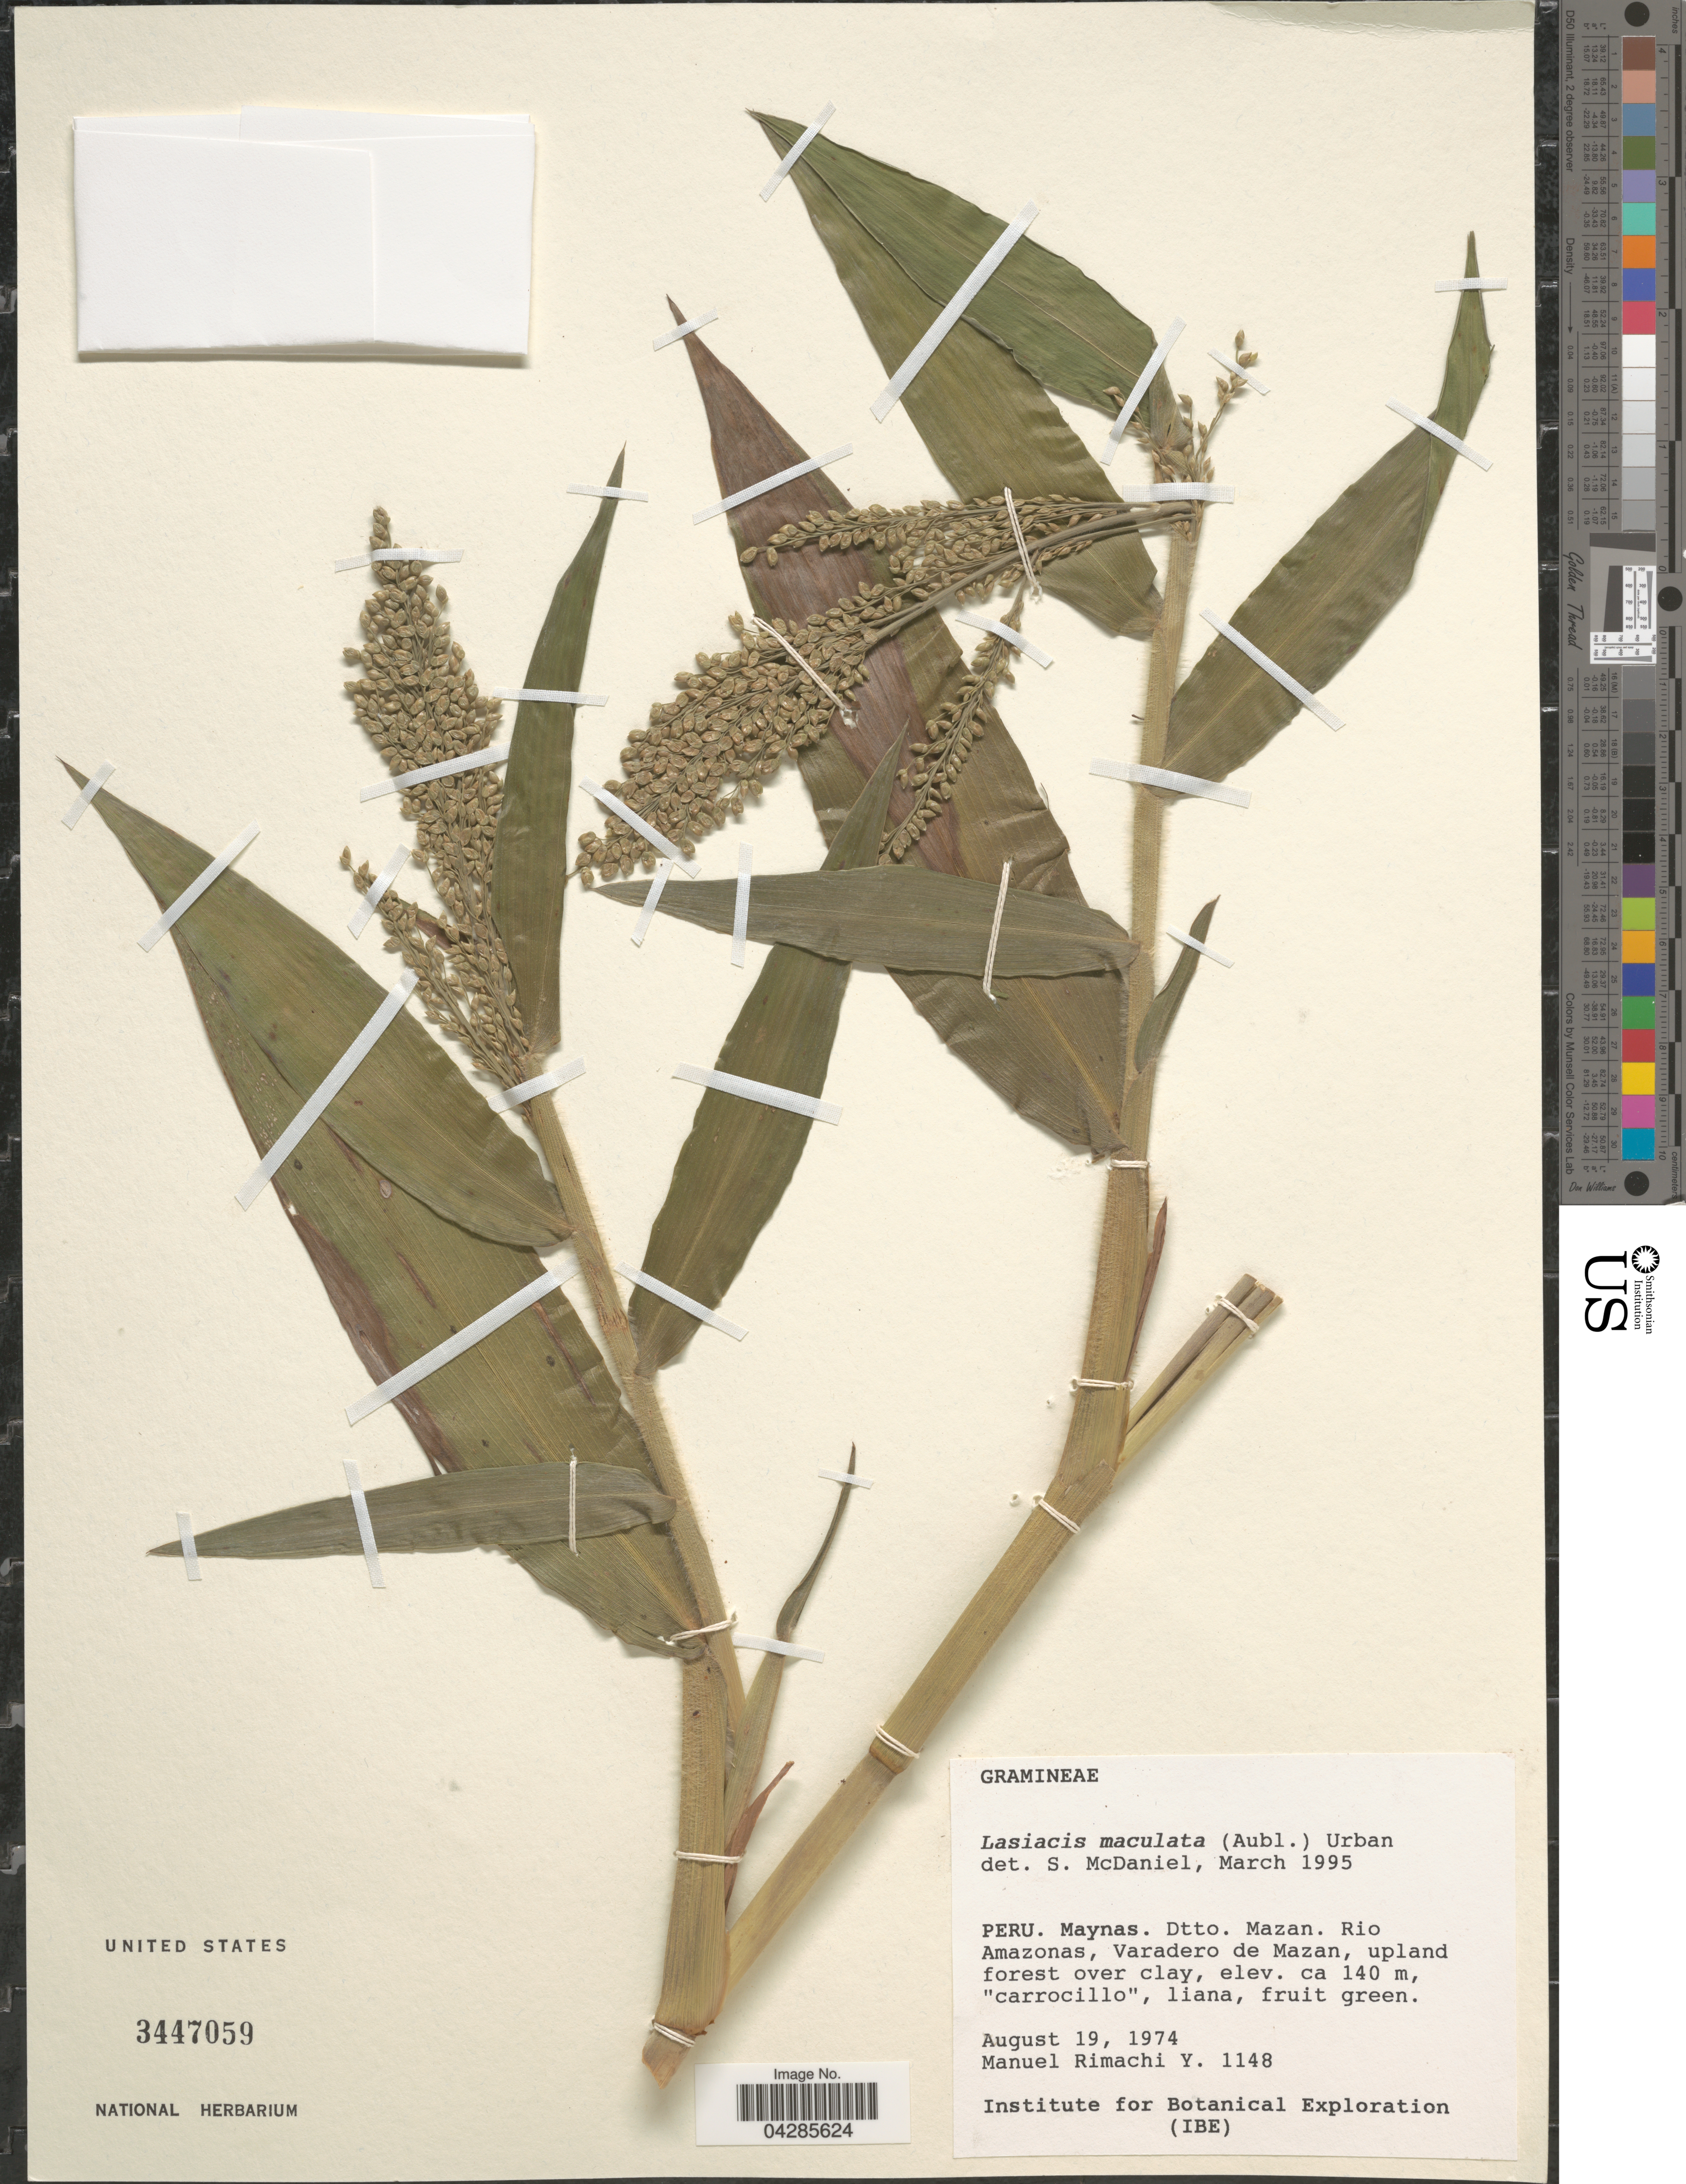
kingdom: Plantae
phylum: Tracheophyta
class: Liliopsida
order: Poales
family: Poaceae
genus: Lasiacis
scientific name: Lasiacis sorghoidea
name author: (Desv. ex Ham.) Hitchc. & Chase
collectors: M. Rimachi Y.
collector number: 1148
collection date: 1974-08-19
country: Peru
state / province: Amazonas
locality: Maynas. Dtto. Mazan. Rio Amazonas, Varadero de Mazan. Institute for Botanical Exploration (IBE).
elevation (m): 140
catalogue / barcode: US 3447059